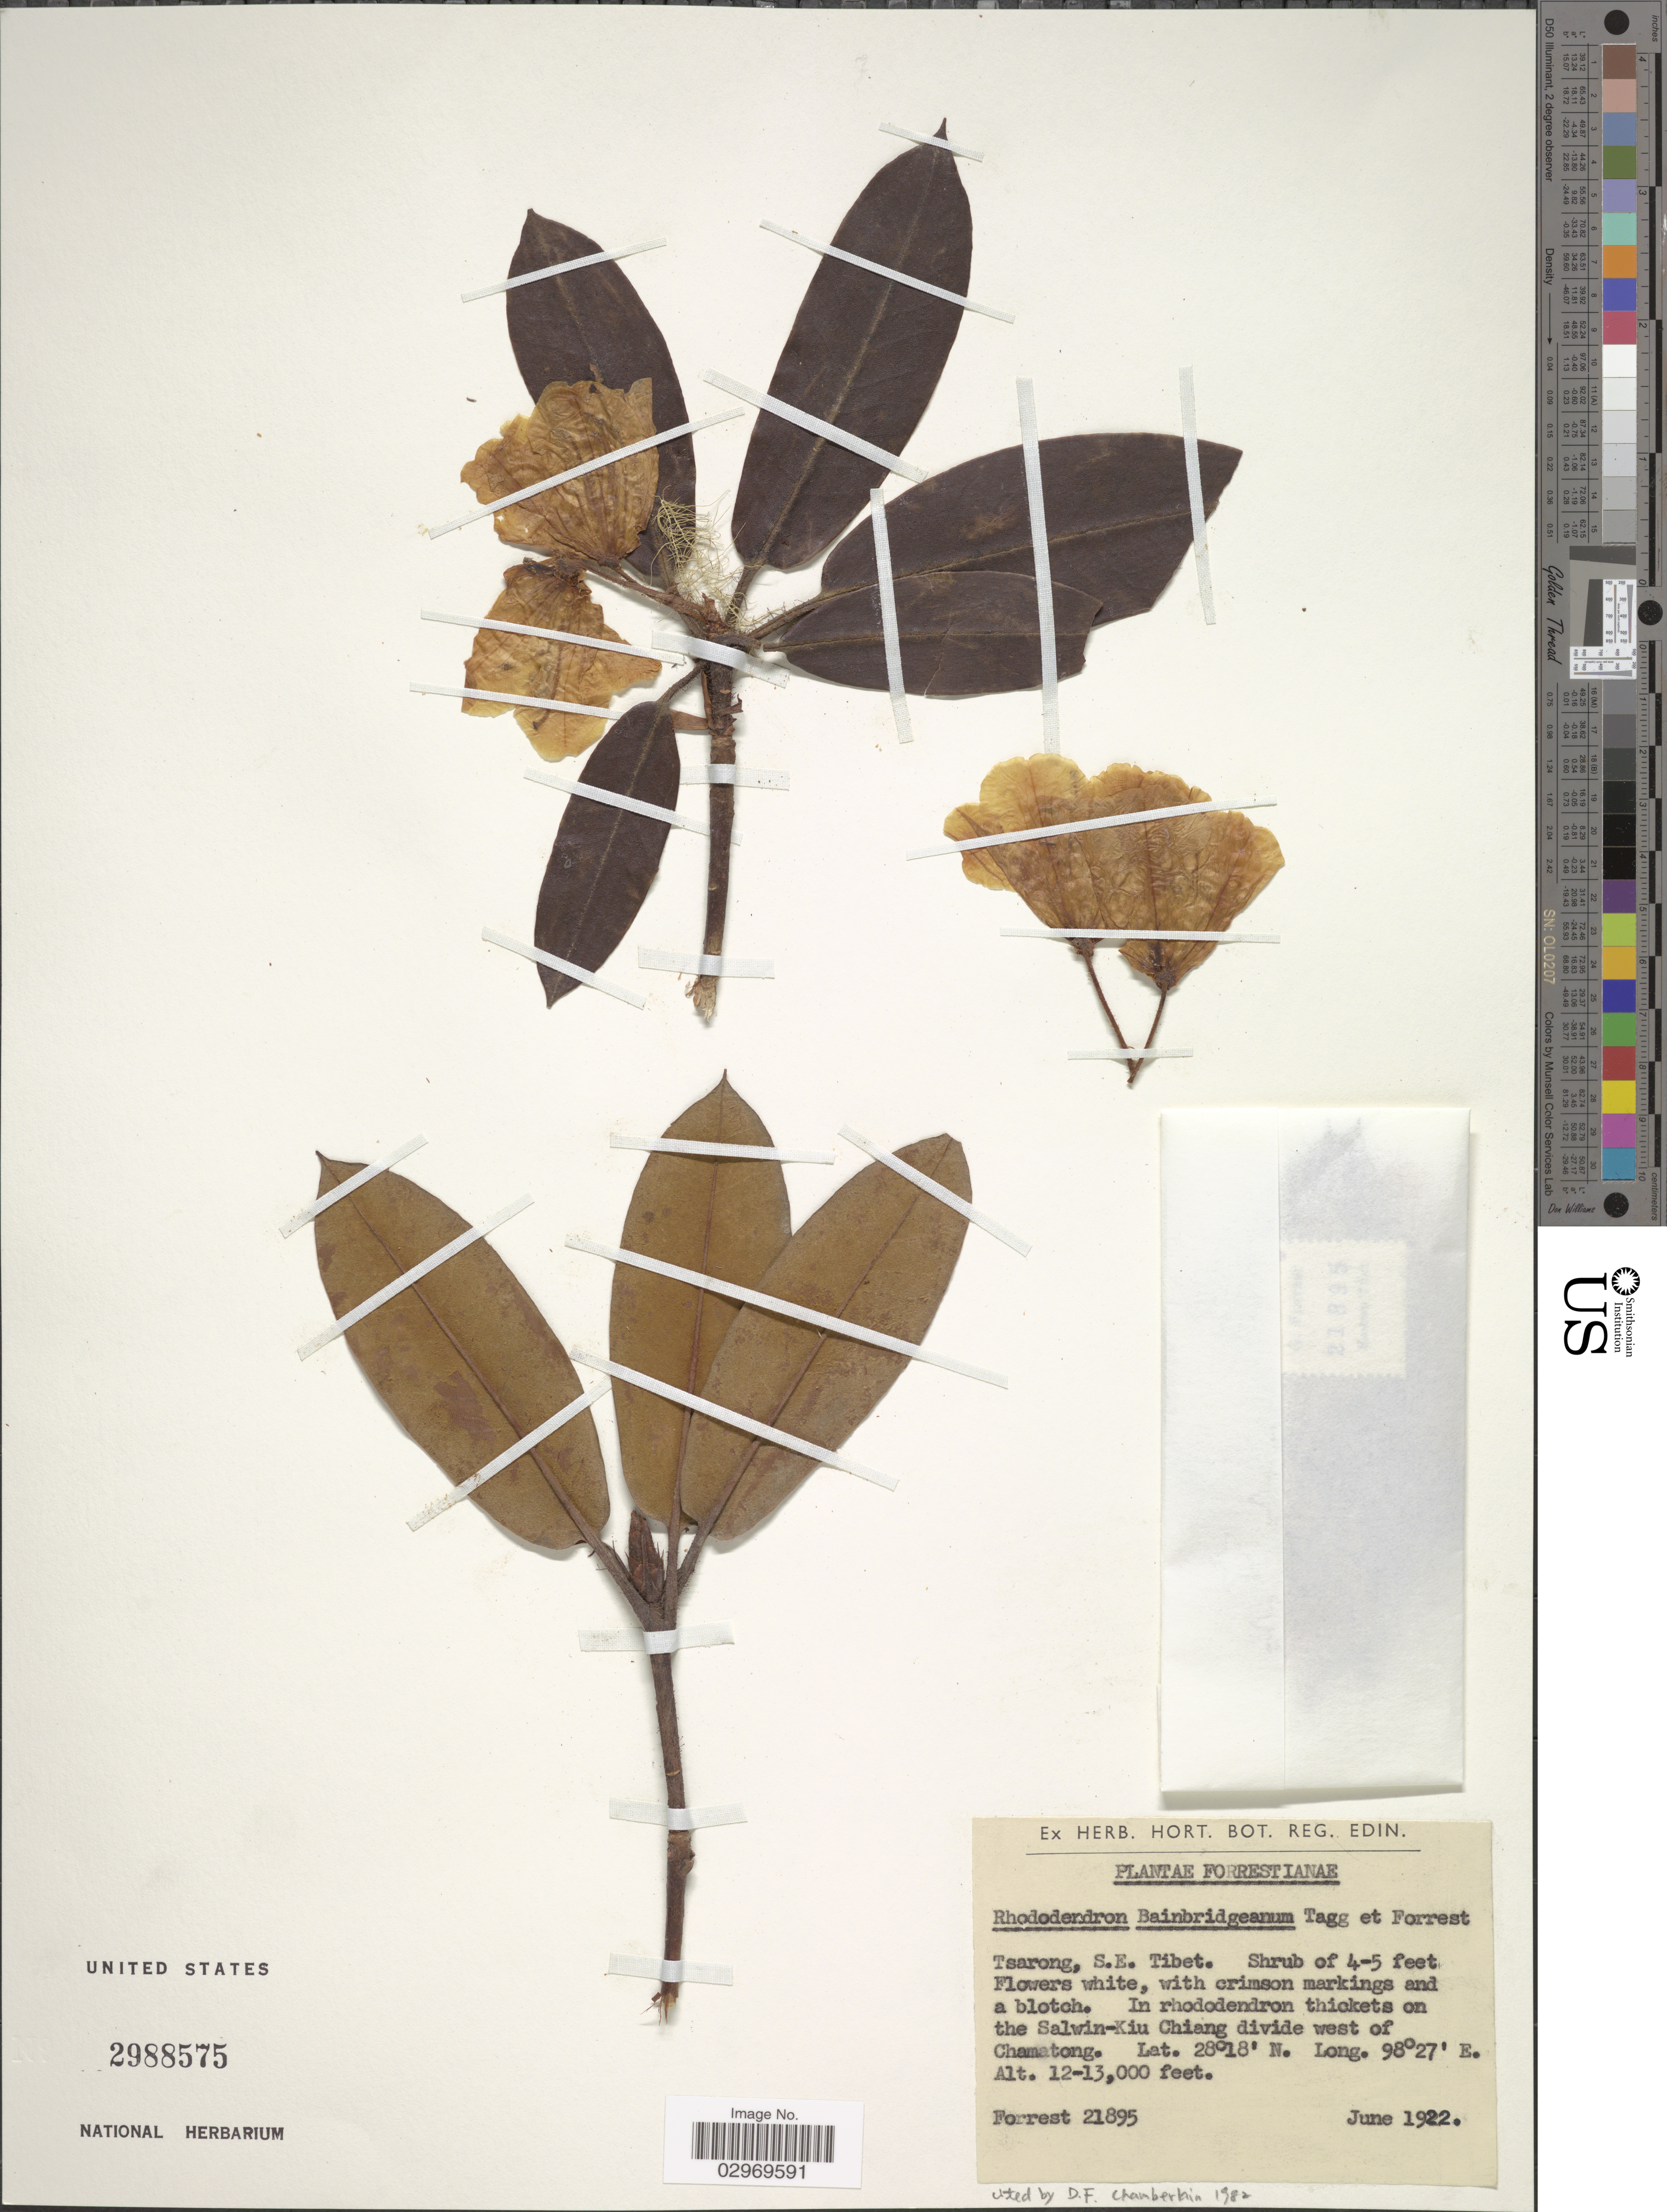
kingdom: Plantae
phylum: Tracheophyta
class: Magnoliopsida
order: Ericales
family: Ericaceae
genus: Rhododendron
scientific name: Rhododendron bainbridgeanum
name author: Tagg & Forrest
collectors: -. Forrest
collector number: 21895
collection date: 1922-06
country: China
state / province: Xizang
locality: Tsarong, S.E. Tibet, In rhododendron thickets on the Salwin-Kiu Chiang divide west of Chamatong.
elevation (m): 3658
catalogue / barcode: US 2988575